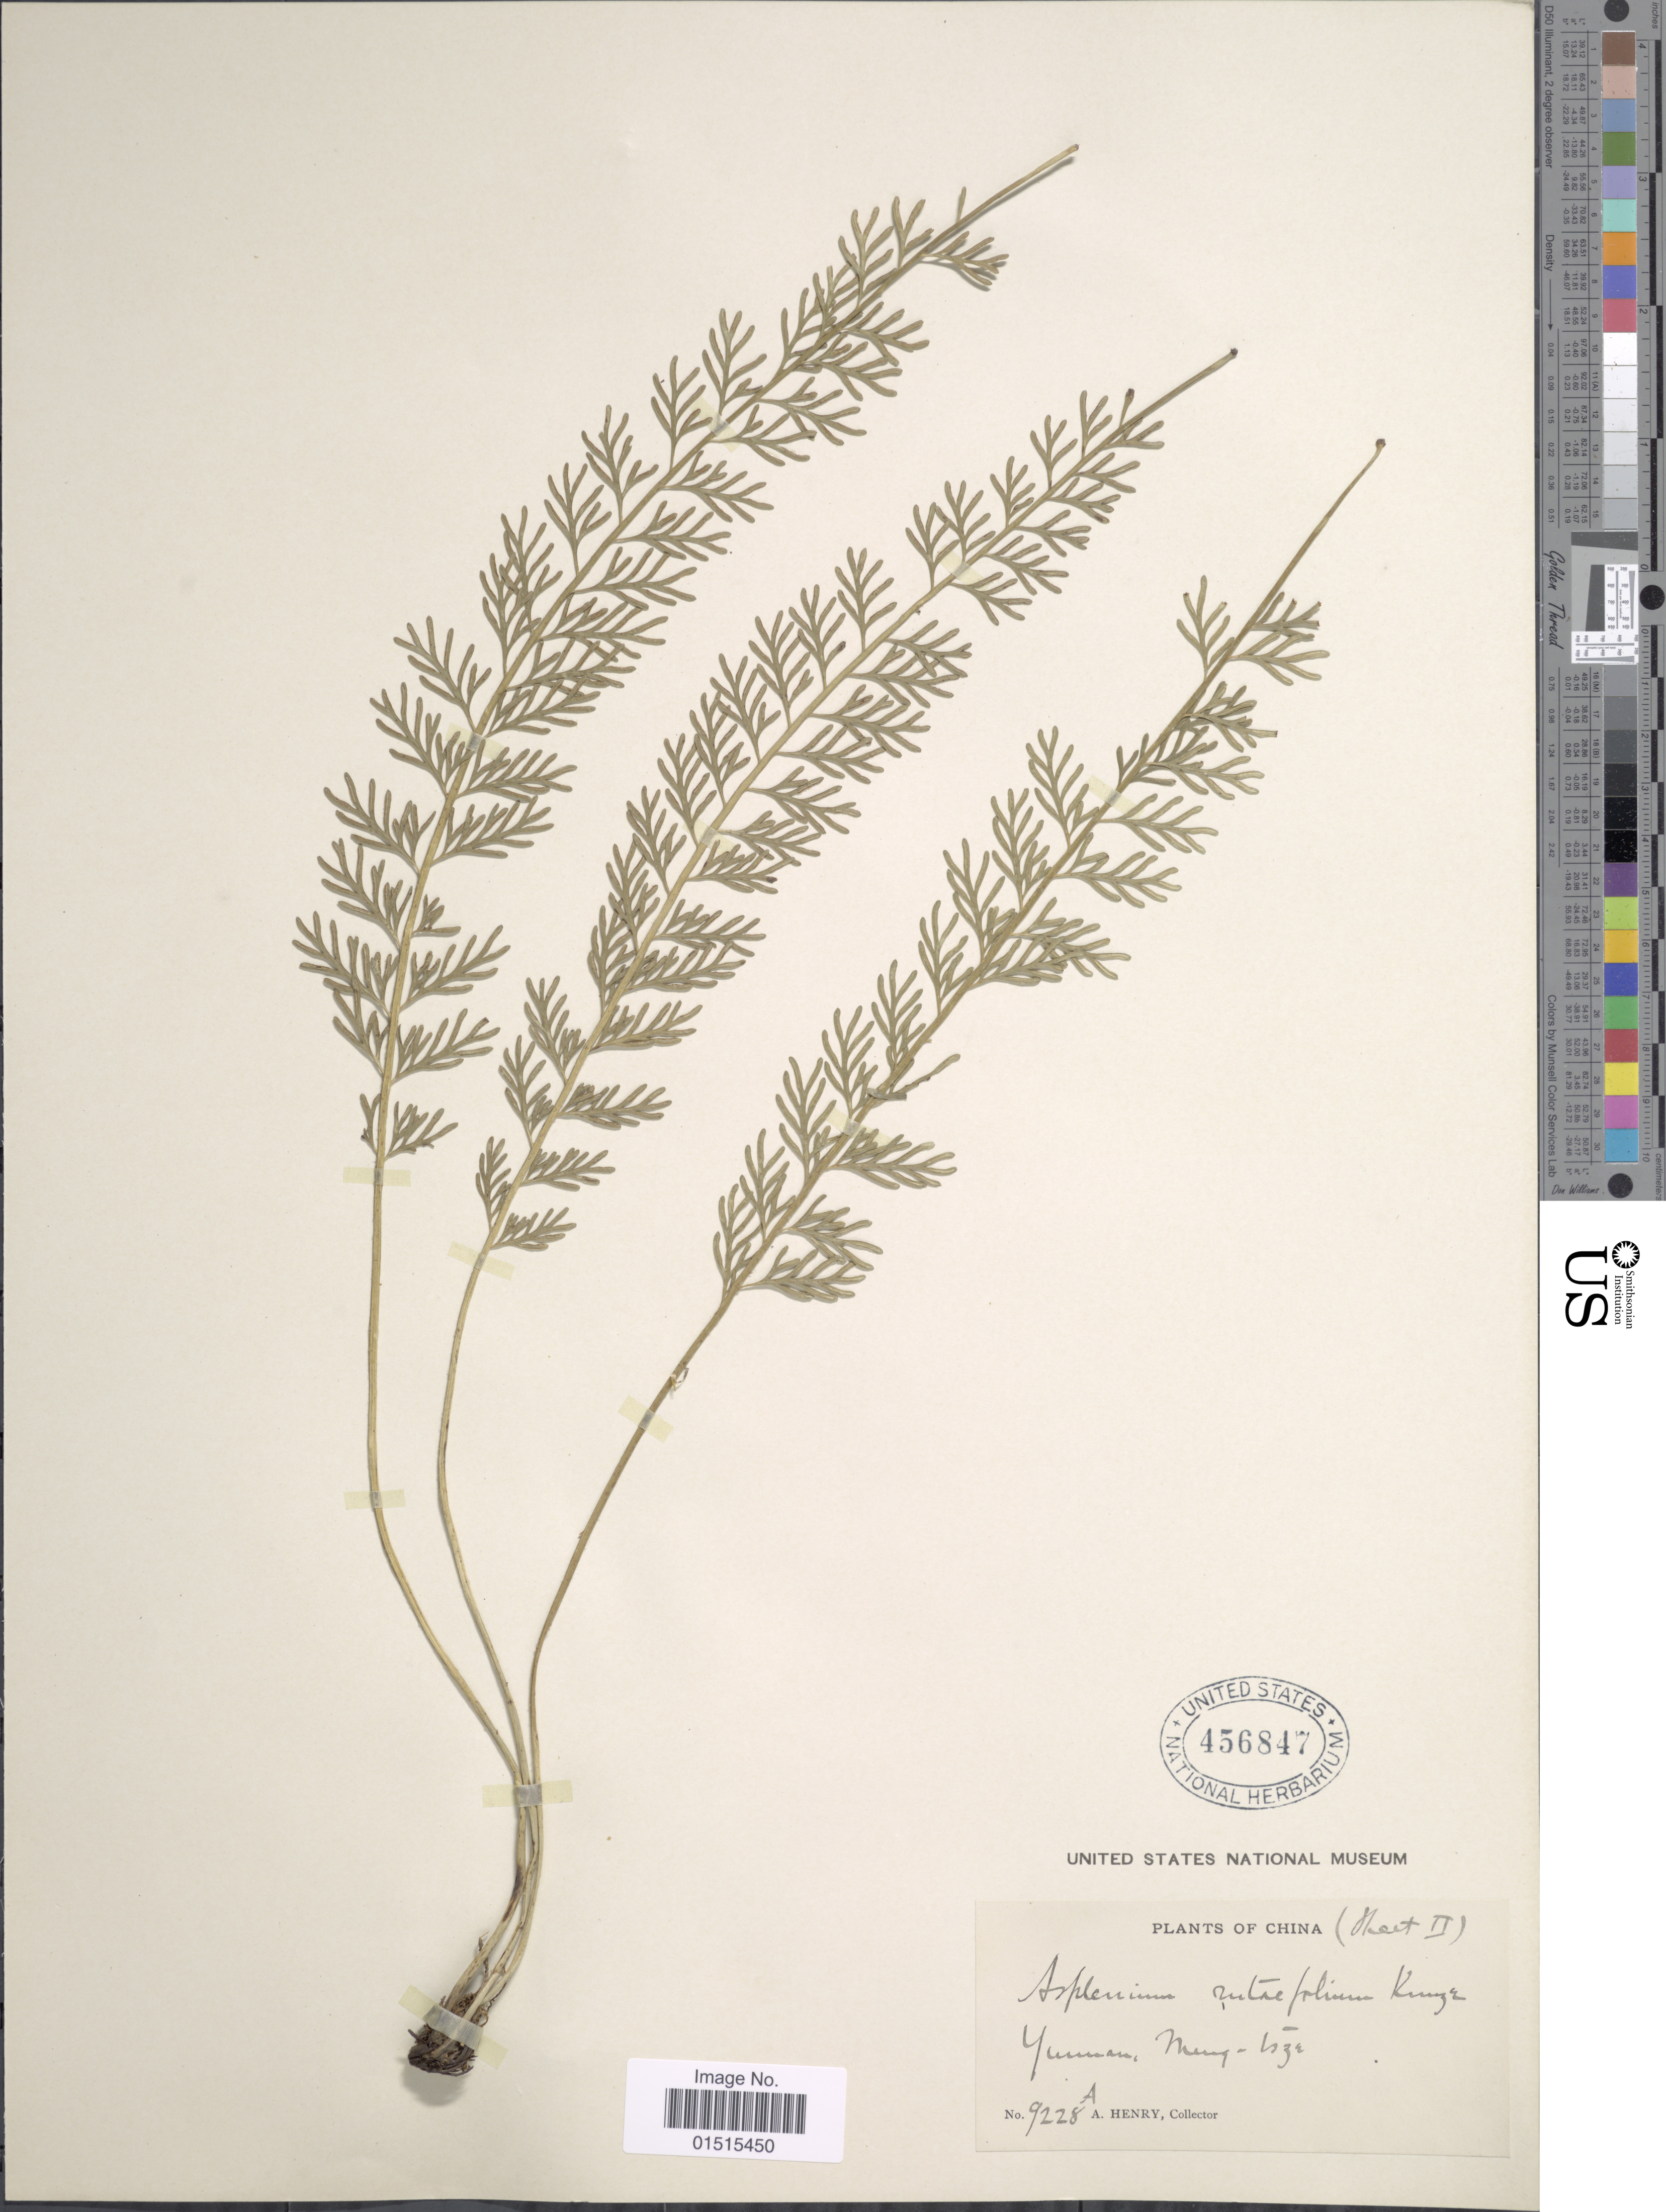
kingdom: Plantae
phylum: Tracheophyta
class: Polypodiopsida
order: Polypodiales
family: Aspleniaceae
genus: Asplenium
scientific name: Asplenium prolongatum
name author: Hook.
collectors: A. Henry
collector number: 9228 A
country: China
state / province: Yunnan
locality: Meng-Tsze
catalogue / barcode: US 456847